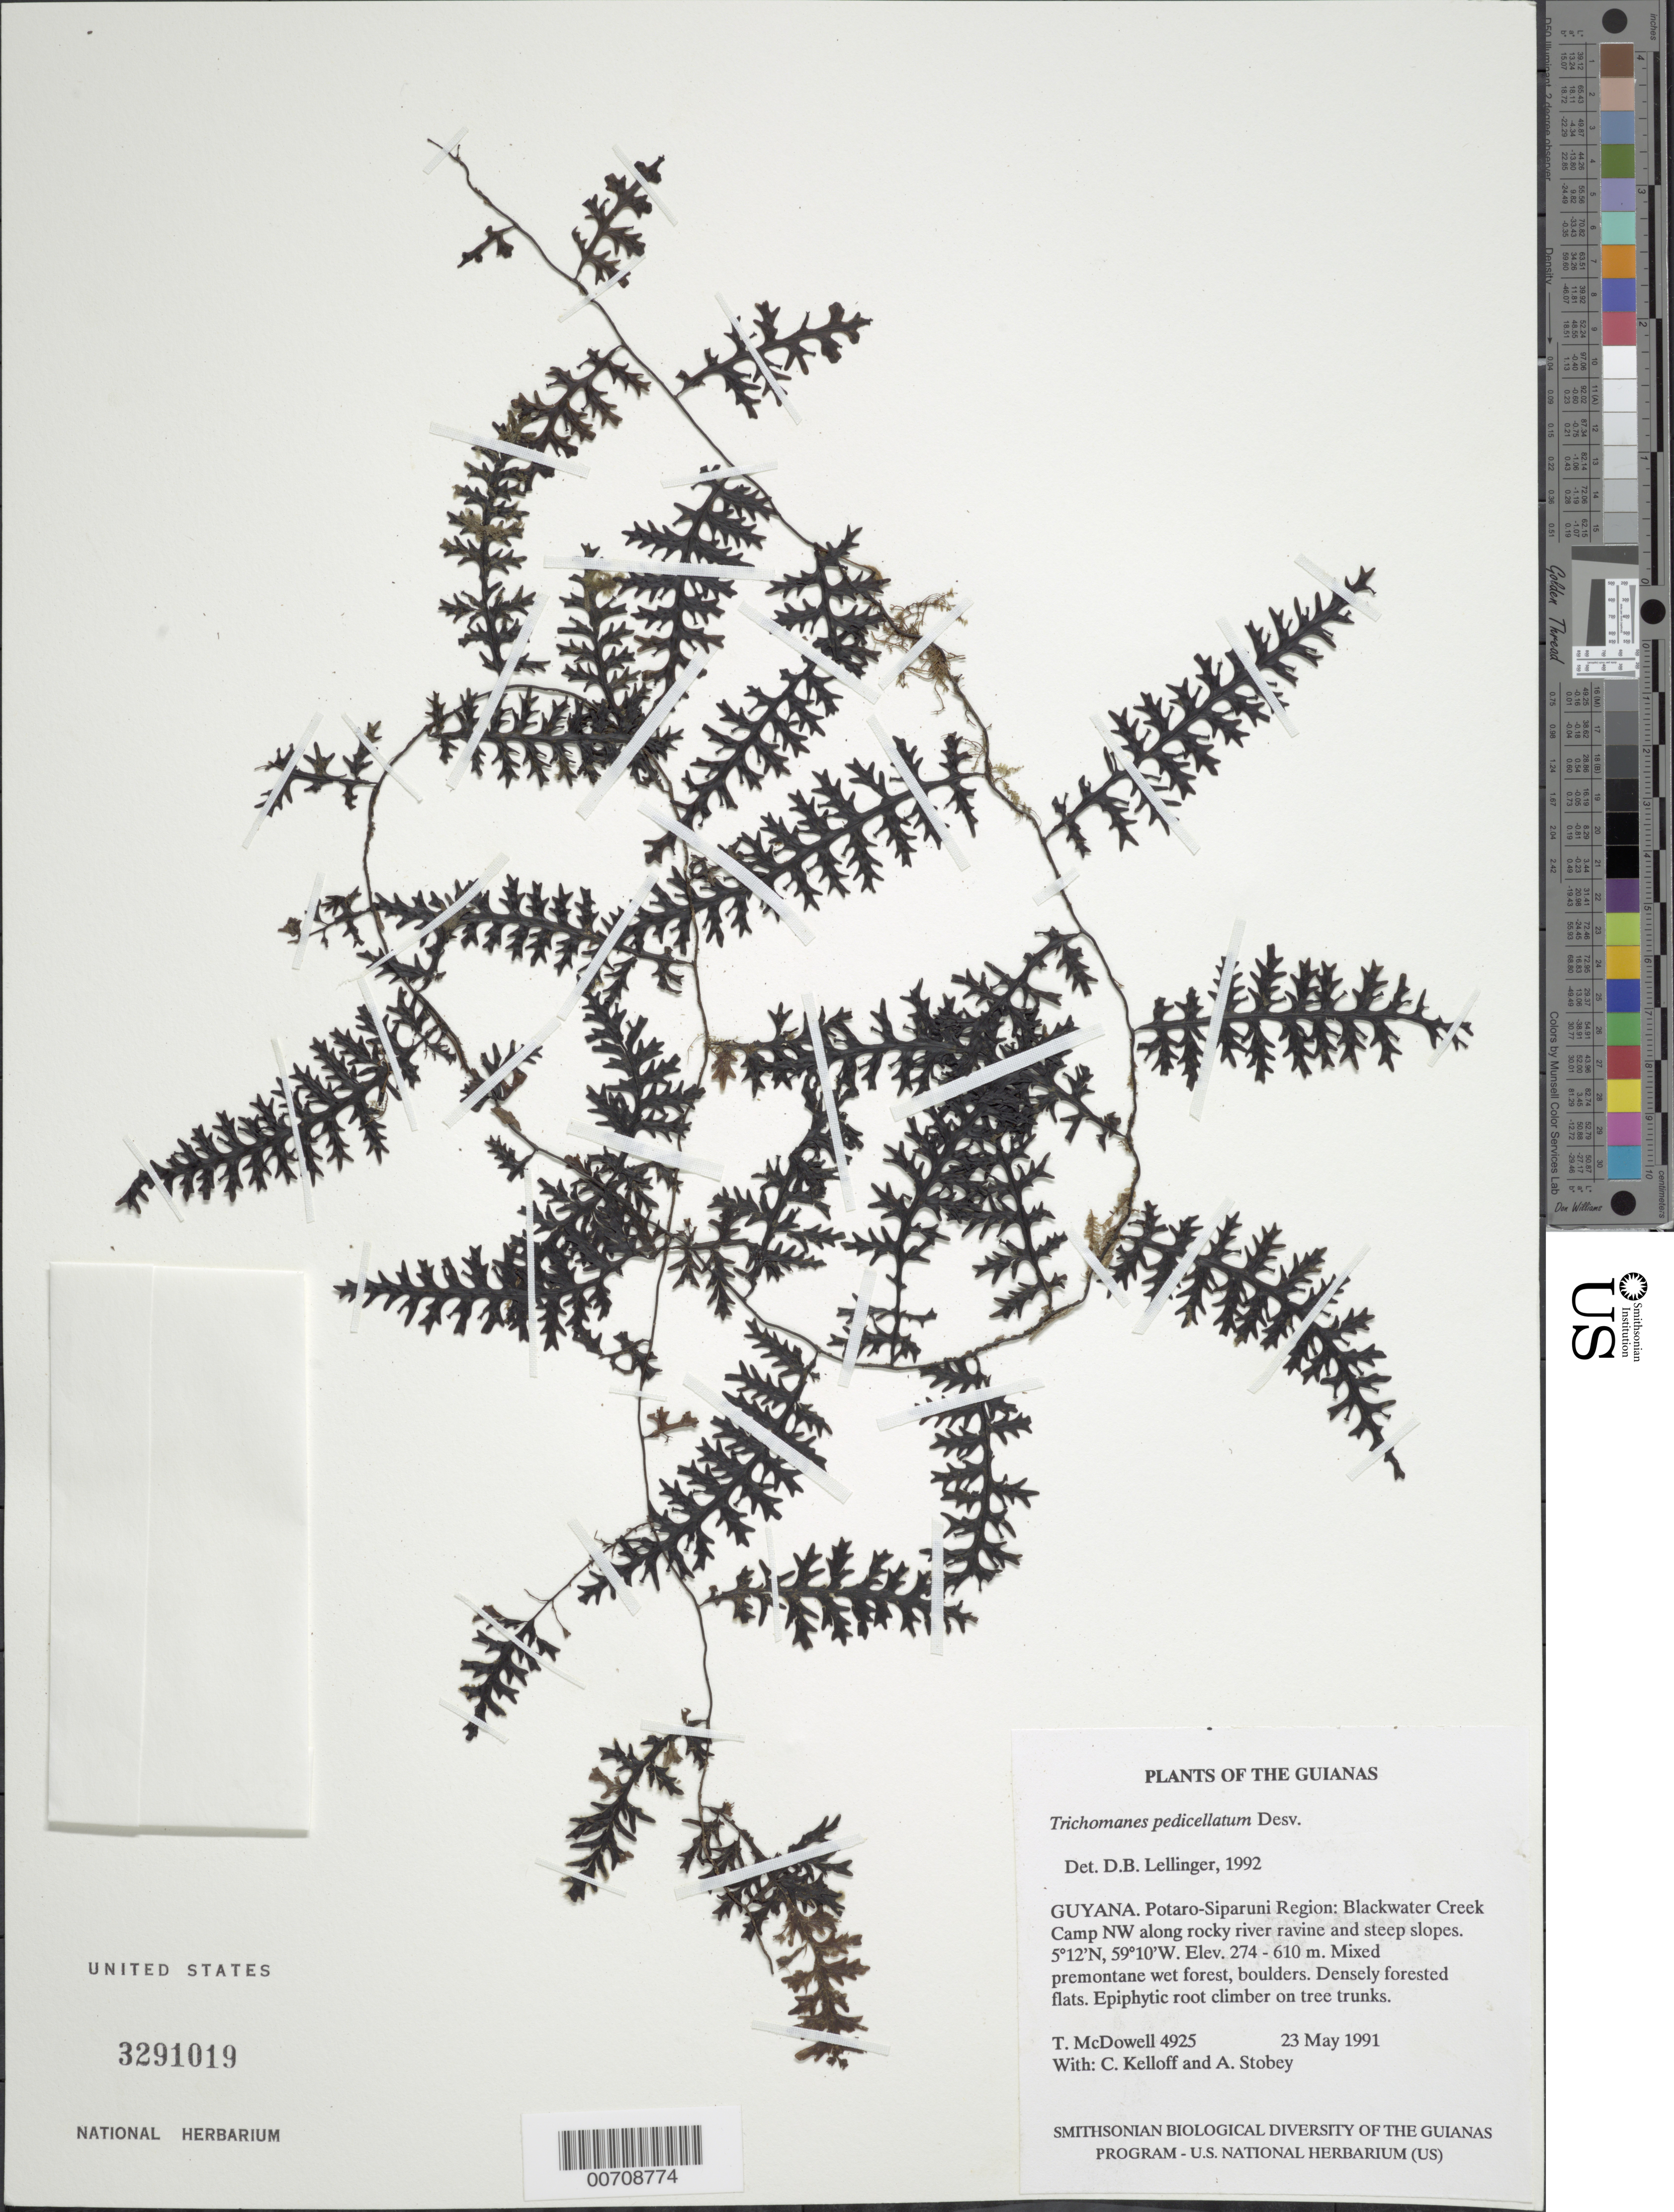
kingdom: Plantae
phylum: Tracheophyta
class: Polypodiopsida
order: Hymenophyllales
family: Hymenophyllaceae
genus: Trichomanes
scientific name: Trichomanes pedicellatum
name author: Desv.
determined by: Lellinger, David B., (BOT), Smithsonian Institution - National Museum of Natural History (UNITED STATES)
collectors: T. McDowell, C. L. Kelloff & A. Stobey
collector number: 4925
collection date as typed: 23 May 1991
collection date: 1991-05-23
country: Guyana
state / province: Potaro-Siparuni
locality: Blackwater Creek Camp NW along ravine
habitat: Rocky river ravine, steep slopes. Mixed premontane wet forest, boulders. Densely forested flats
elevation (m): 274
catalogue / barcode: US 3291019